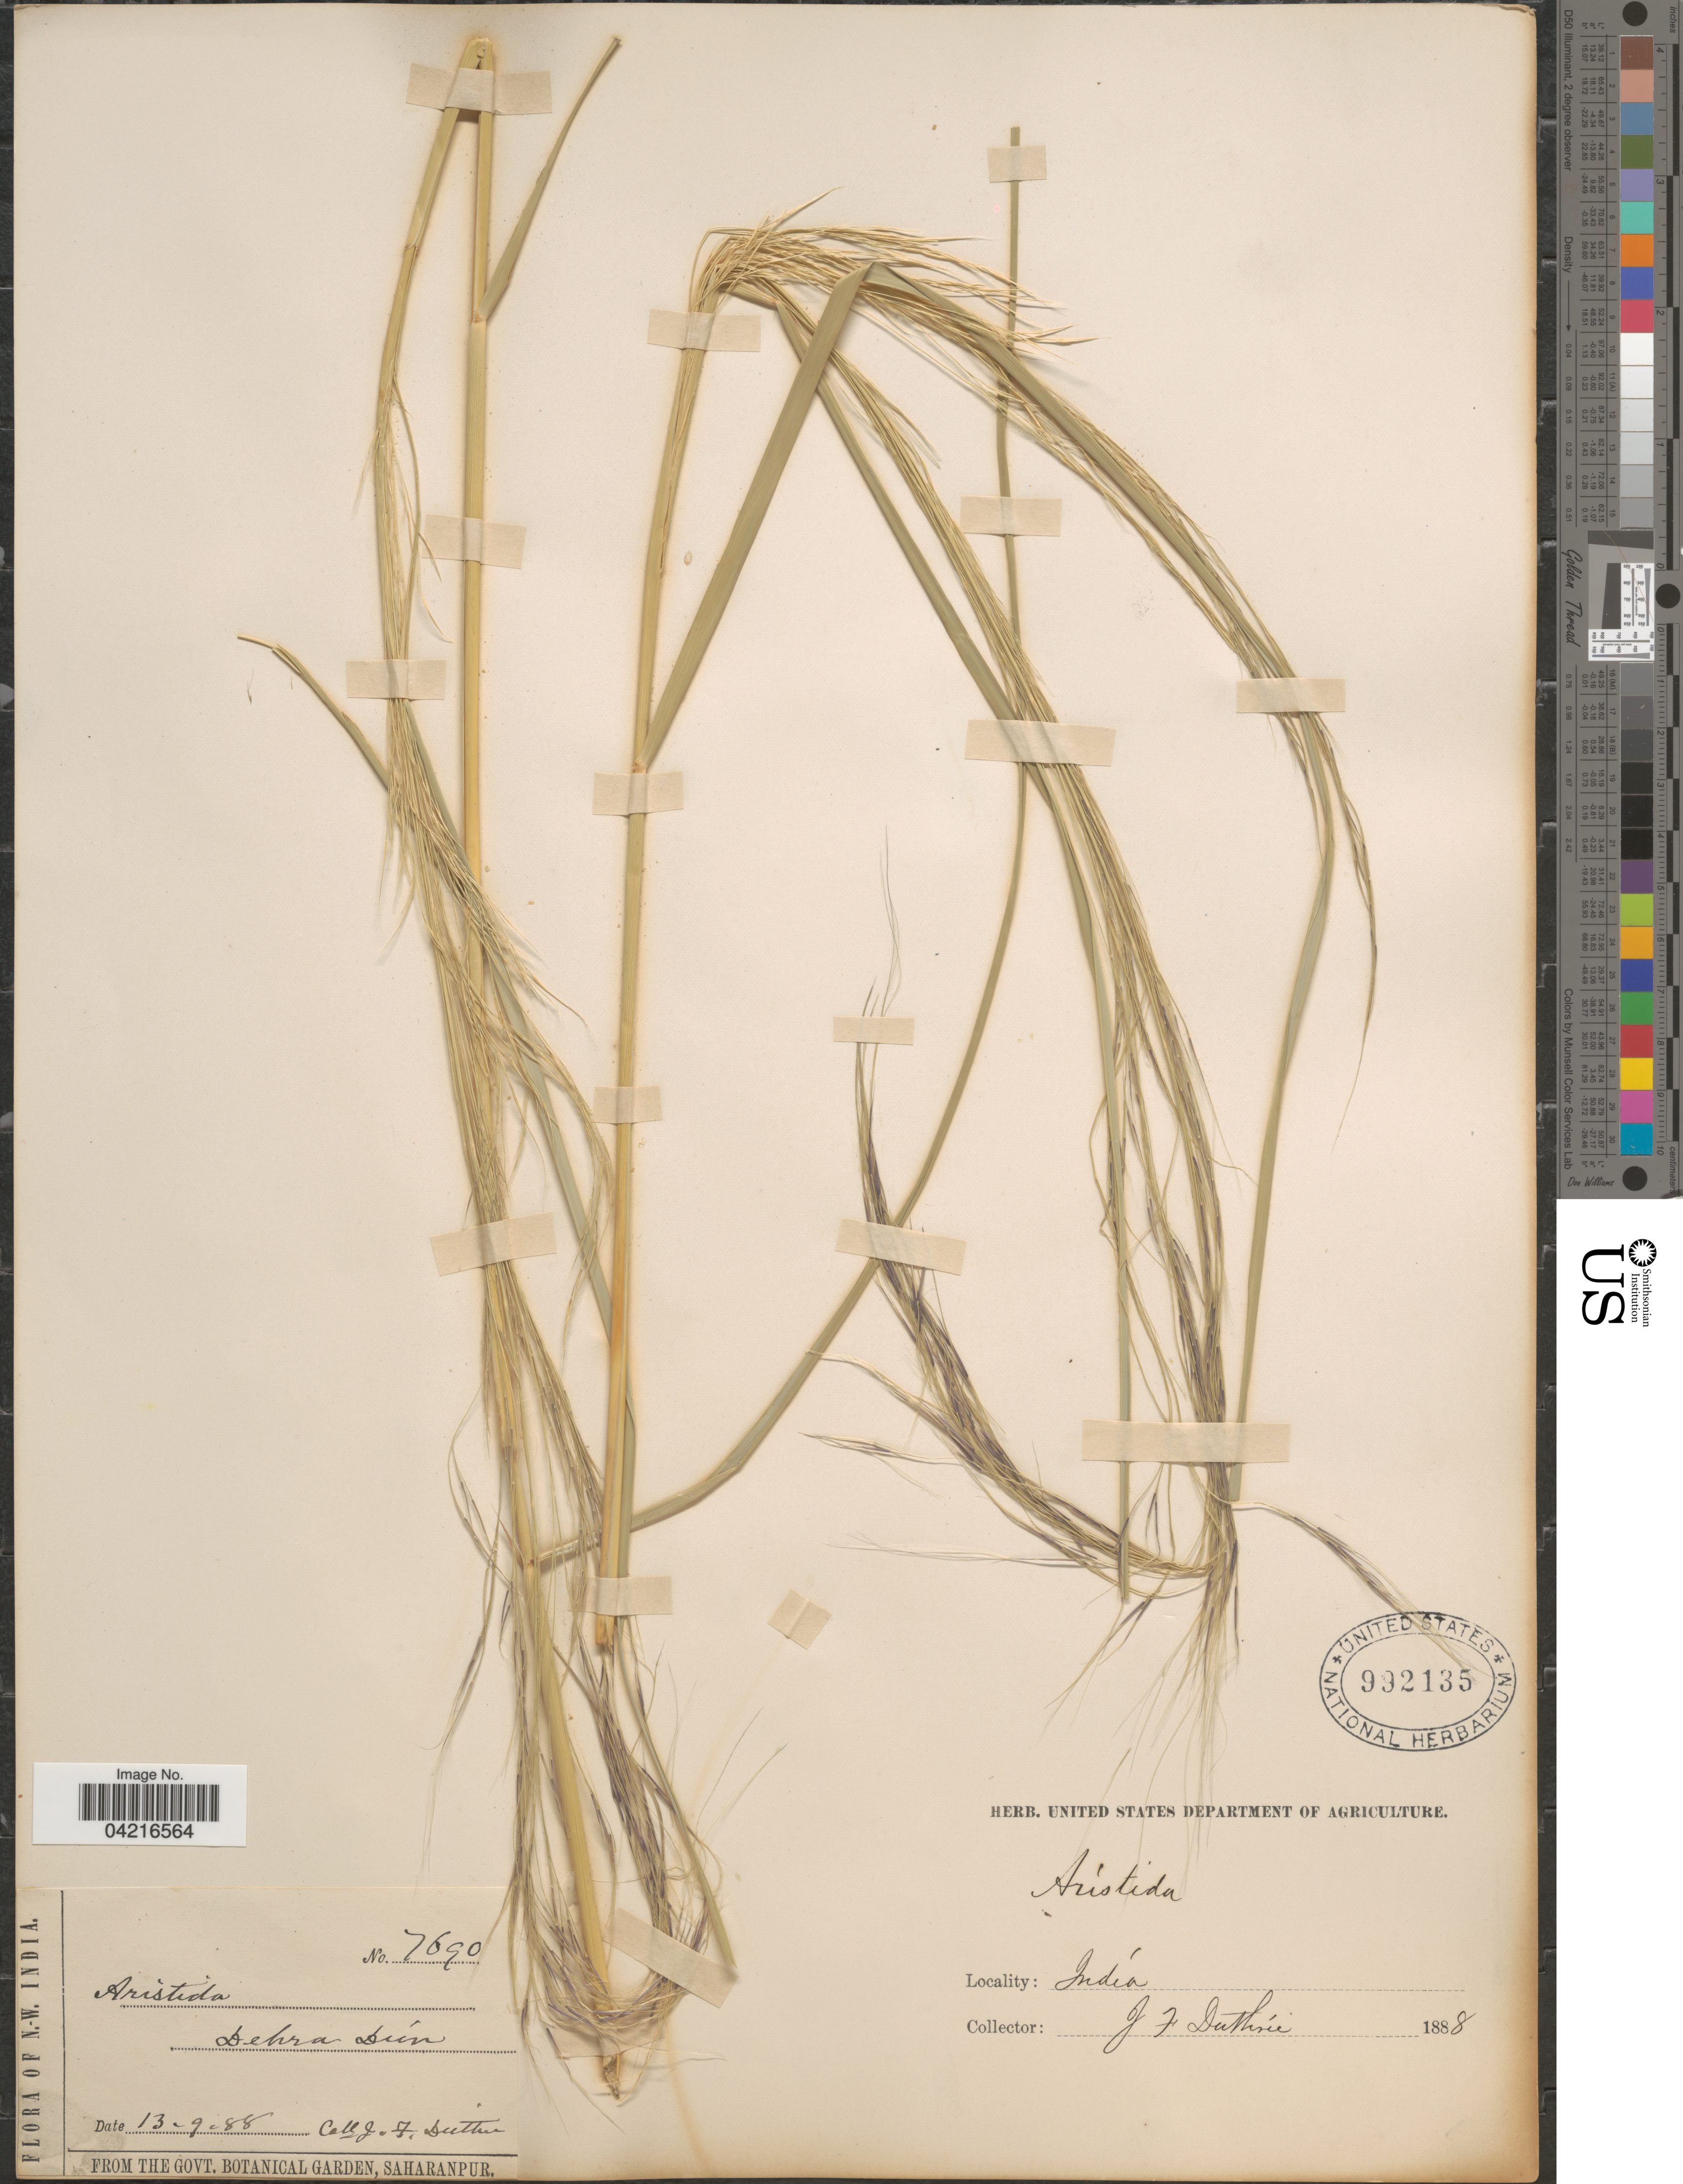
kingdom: Plantae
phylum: Tracheophyta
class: Liliopsida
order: Poales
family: Poaceae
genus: Aristida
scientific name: Aristida sp.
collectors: J. F. Duthie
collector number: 7690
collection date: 1888-09-13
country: India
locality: Dehra Dun.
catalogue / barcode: US 992135